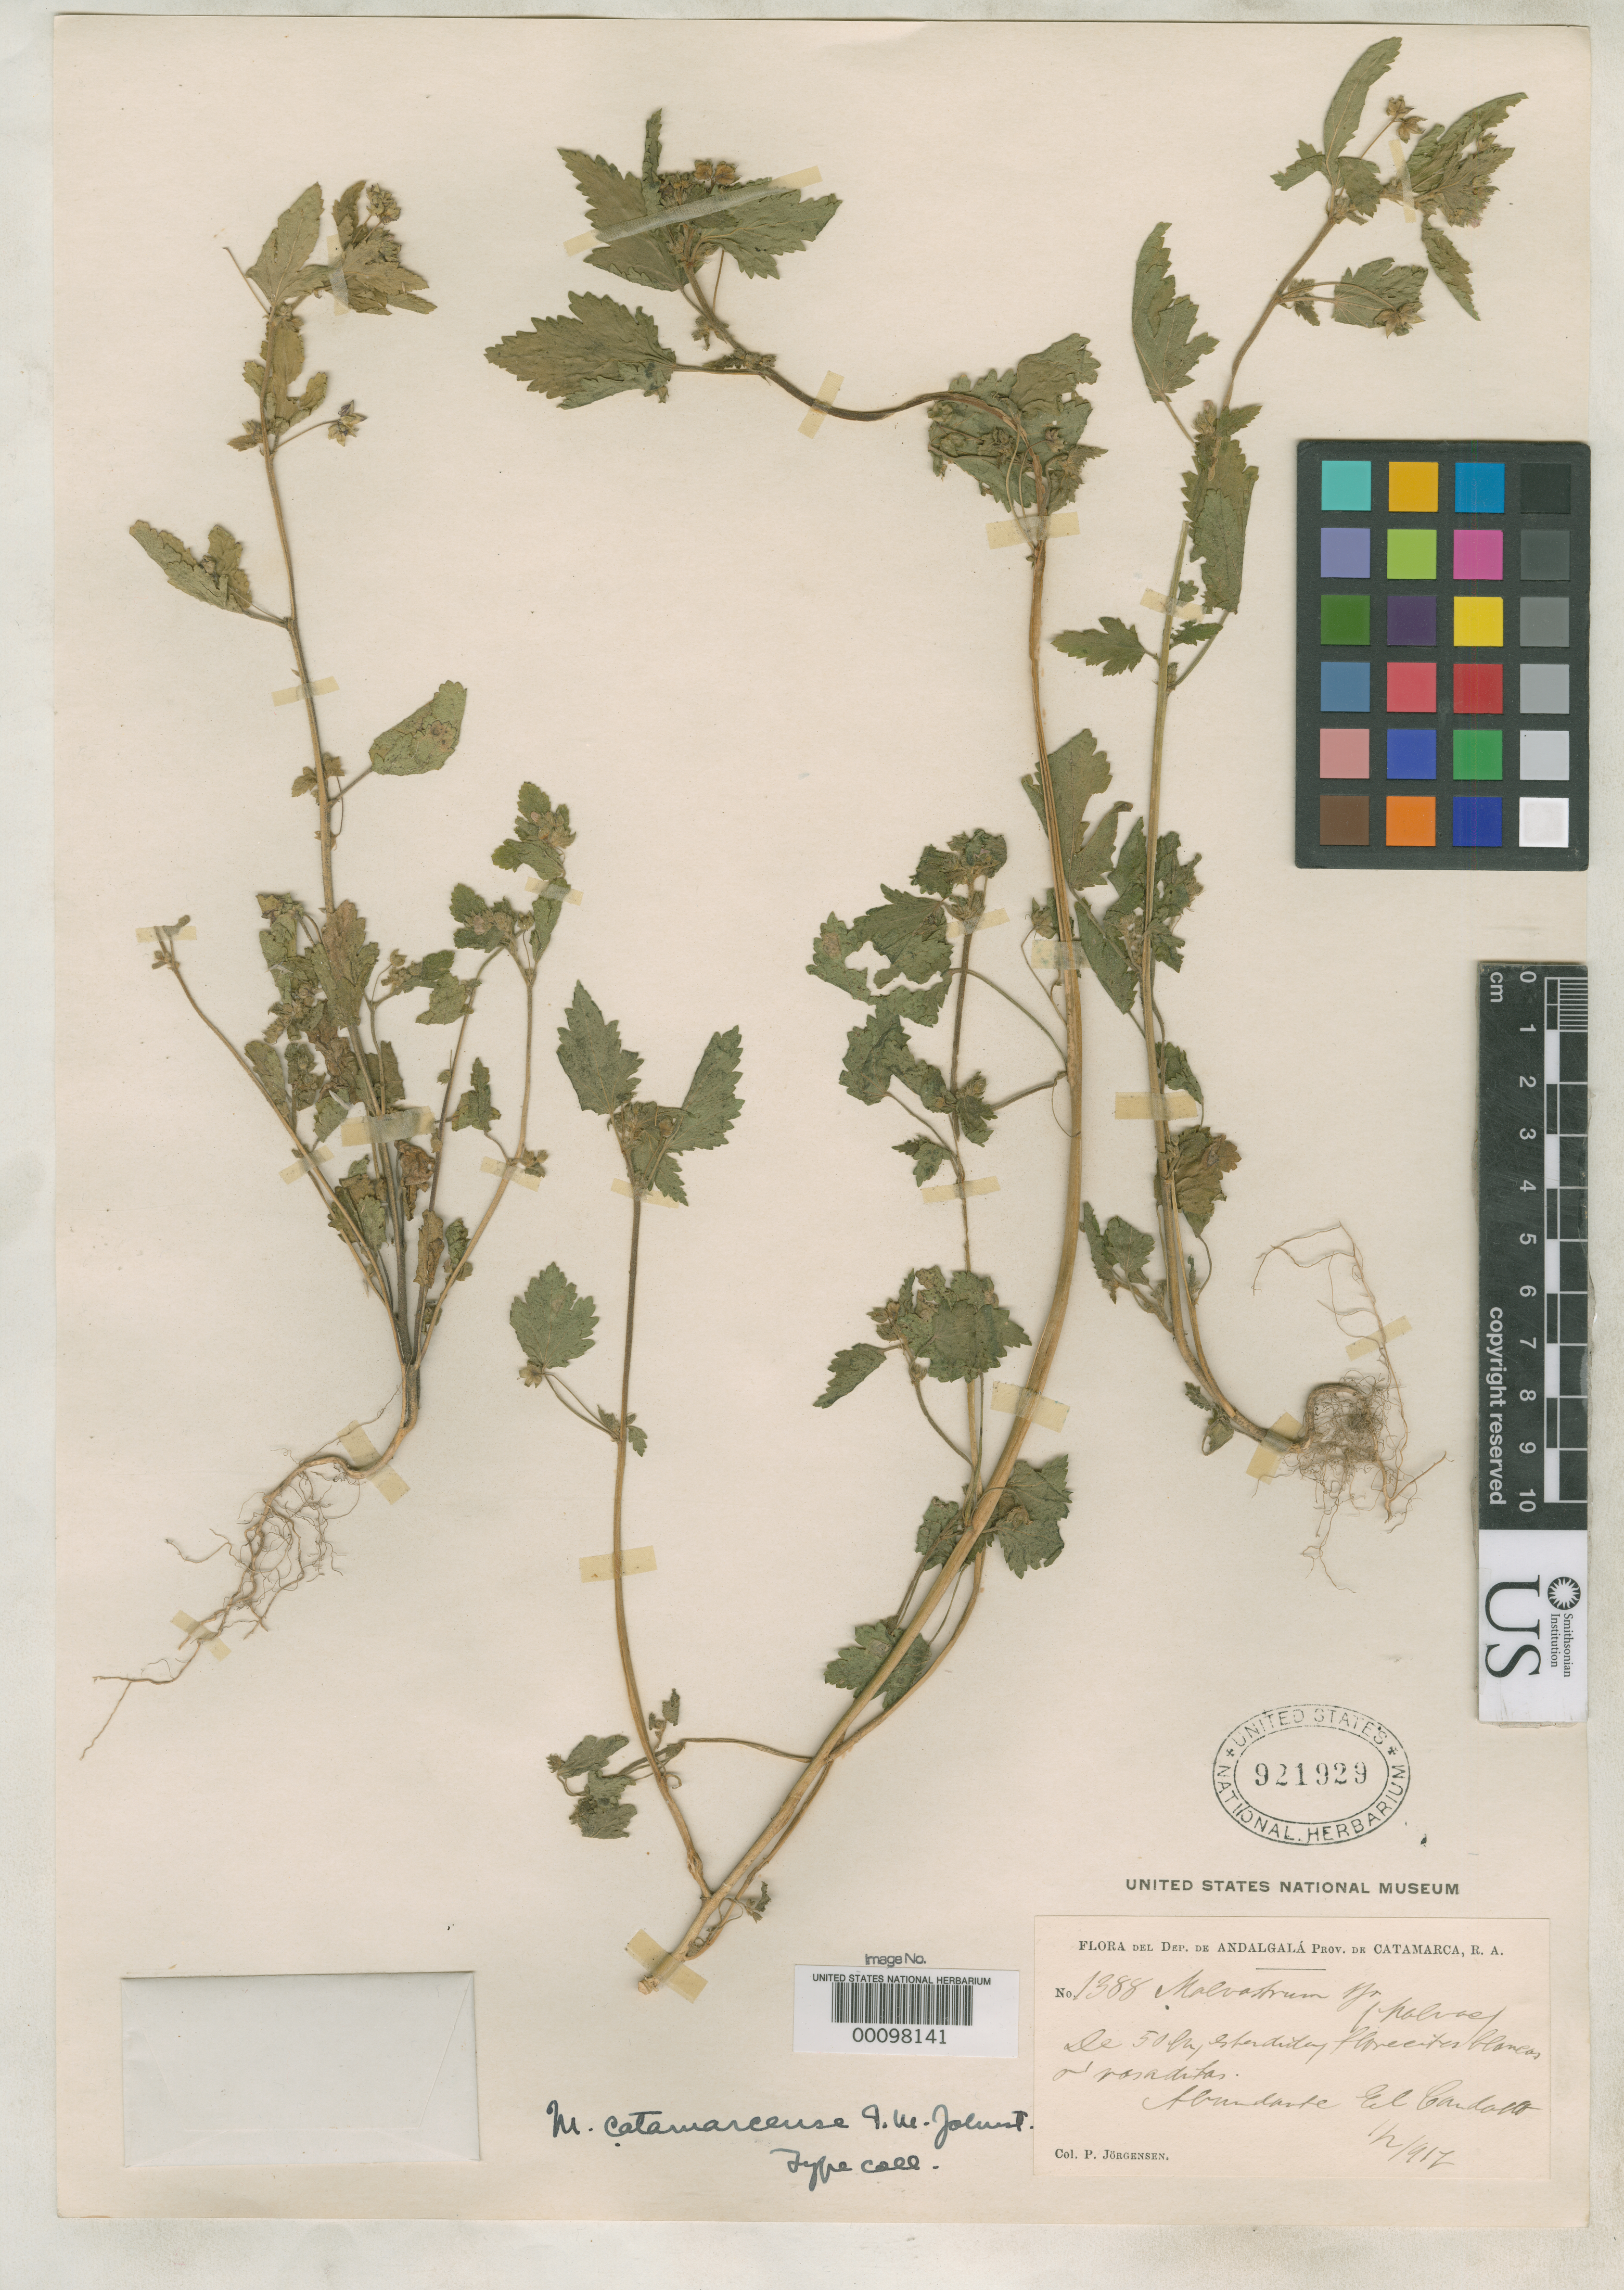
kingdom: Plantae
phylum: Tracheophyta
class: Magnoliopsida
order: Malvales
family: Malvaceae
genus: Malvastrum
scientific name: Malvastrum catamarcense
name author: I.M. Johnst.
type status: Isotype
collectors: P. Jorgensen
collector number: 1388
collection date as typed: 1917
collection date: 1917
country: Argentina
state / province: Catamarca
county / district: Andalgalá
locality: El Candado.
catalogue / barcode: US 921929